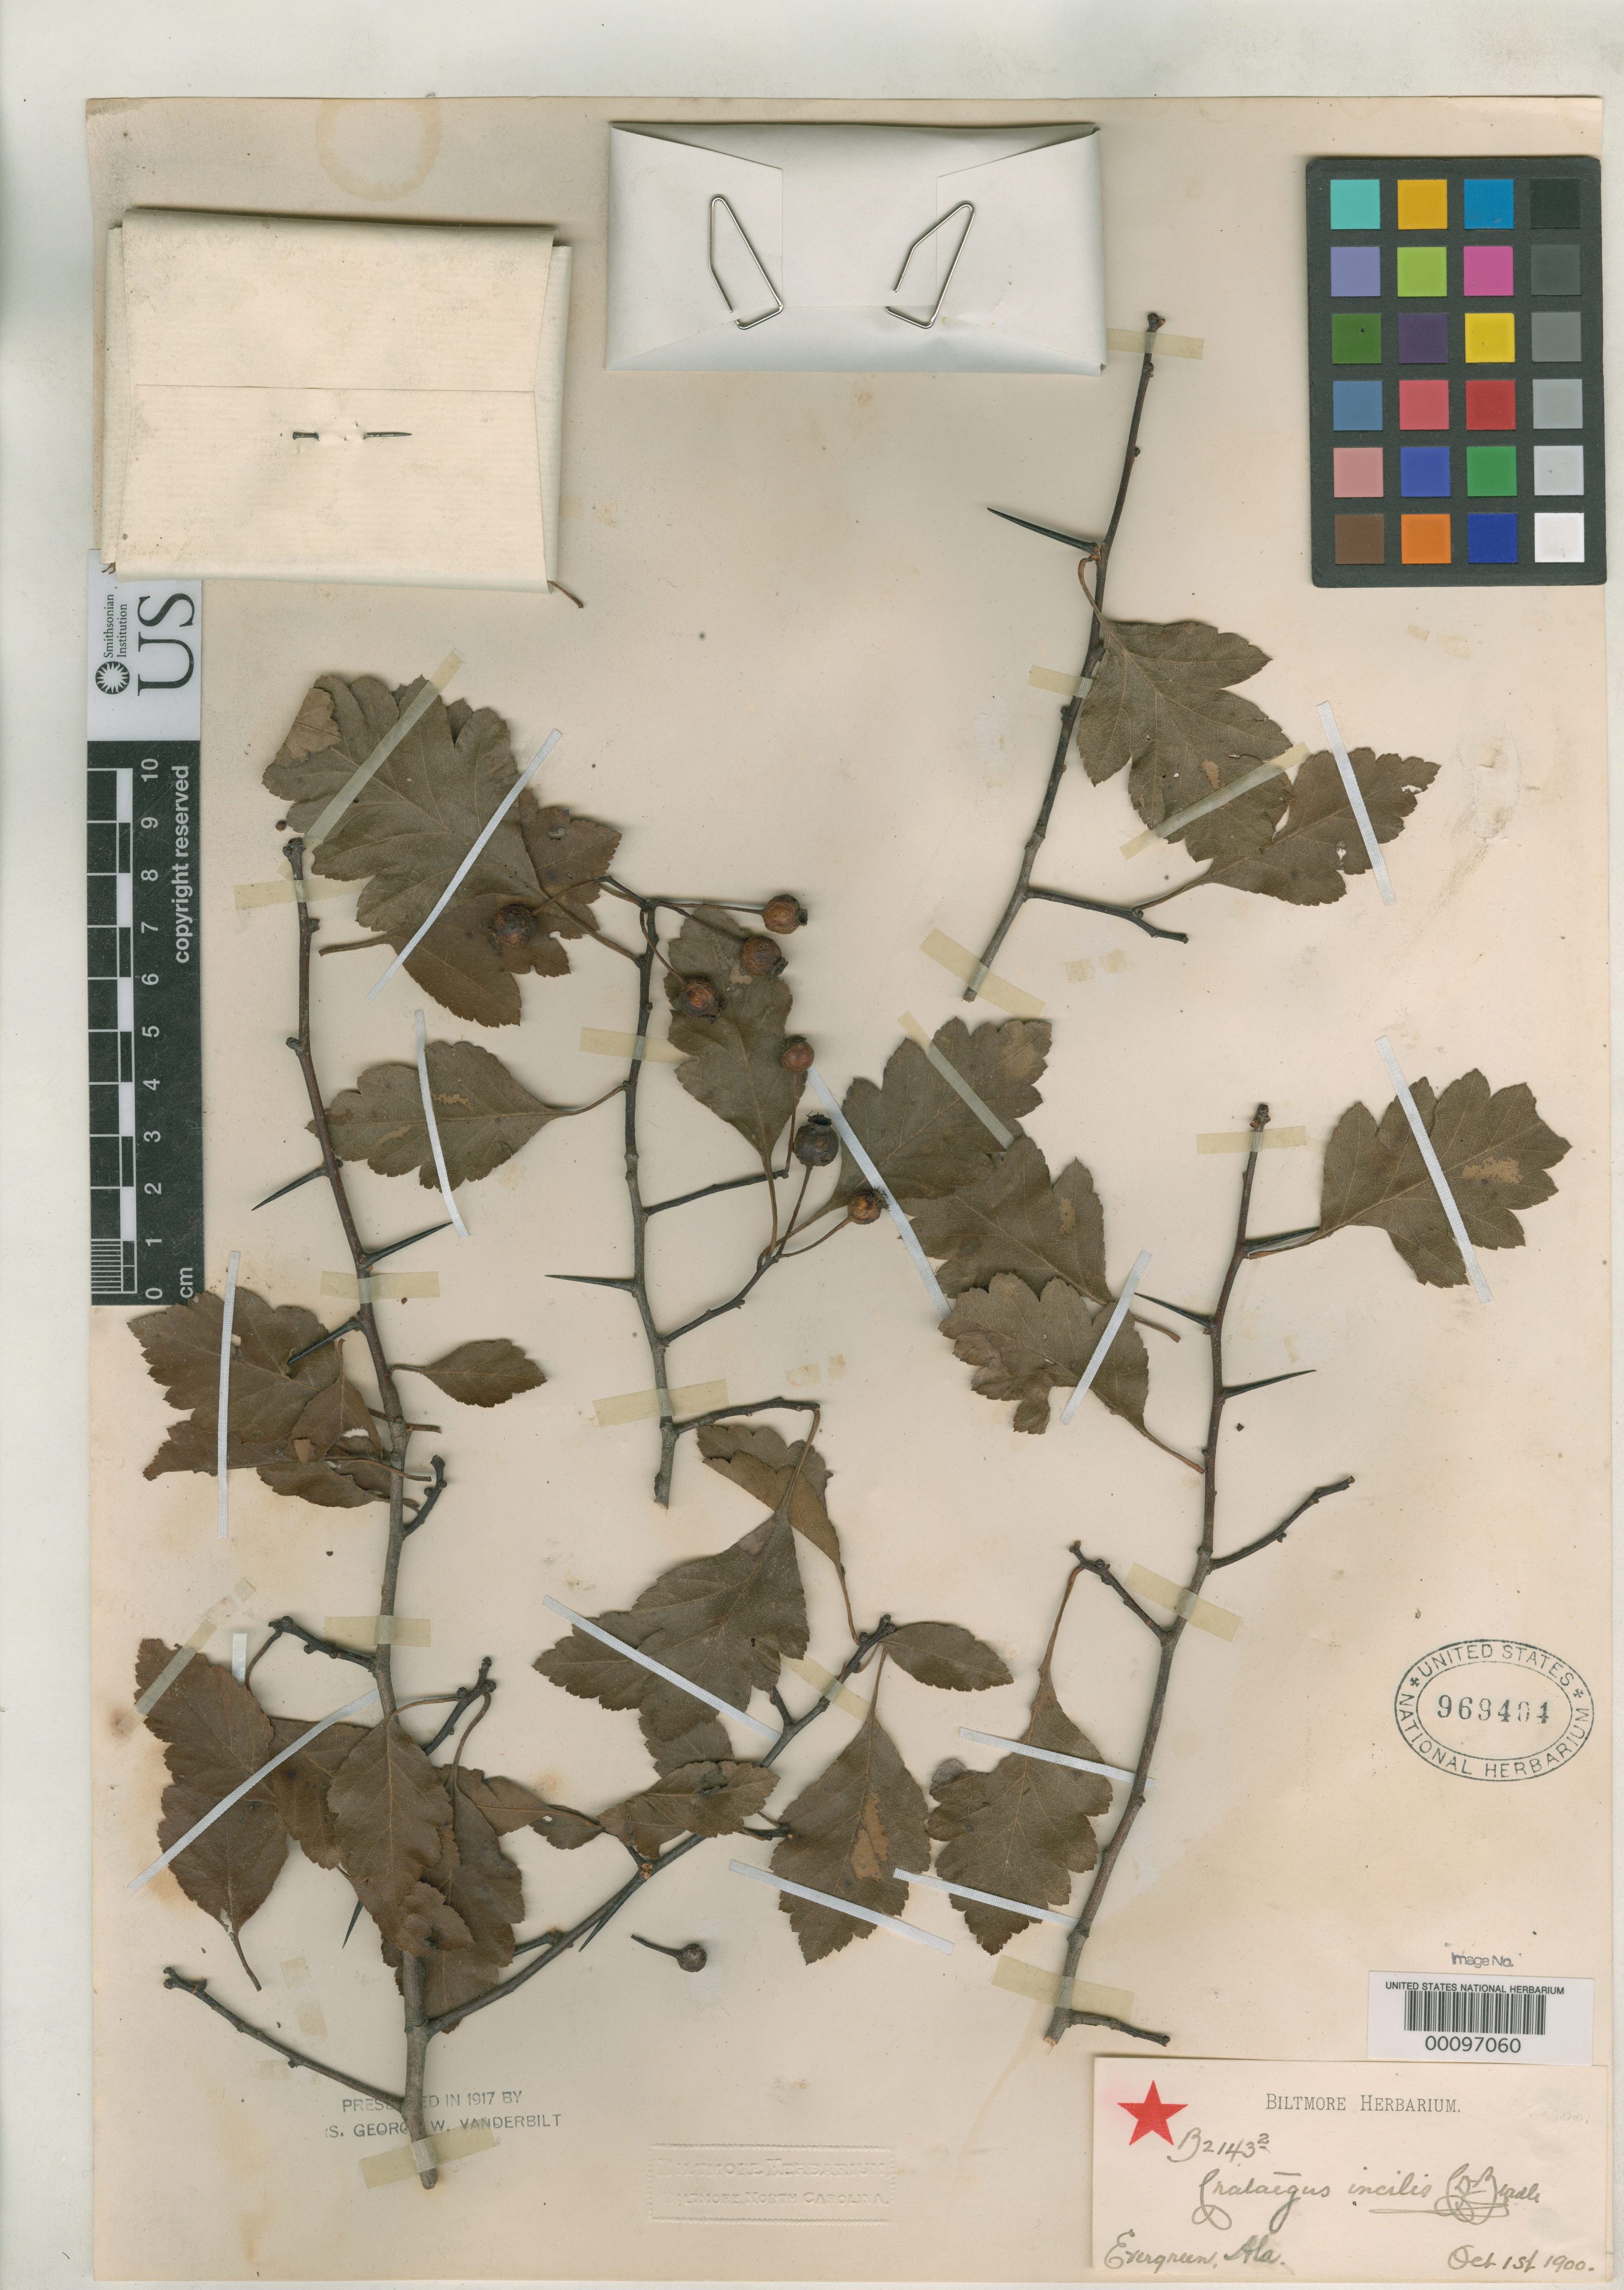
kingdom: Plantae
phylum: Tracheophyta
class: Magnoliopsida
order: Rosales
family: Rosaceae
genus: Crataegus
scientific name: Crataegus incilis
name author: Beadle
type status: Syntype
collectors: ex herb. Biltmore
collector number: B 2143/2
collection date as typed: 01 Oct 1900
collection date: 1900-10-01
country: United States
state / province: Alabama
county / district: Conecuh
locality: Evergreen.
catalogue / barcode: US 969404